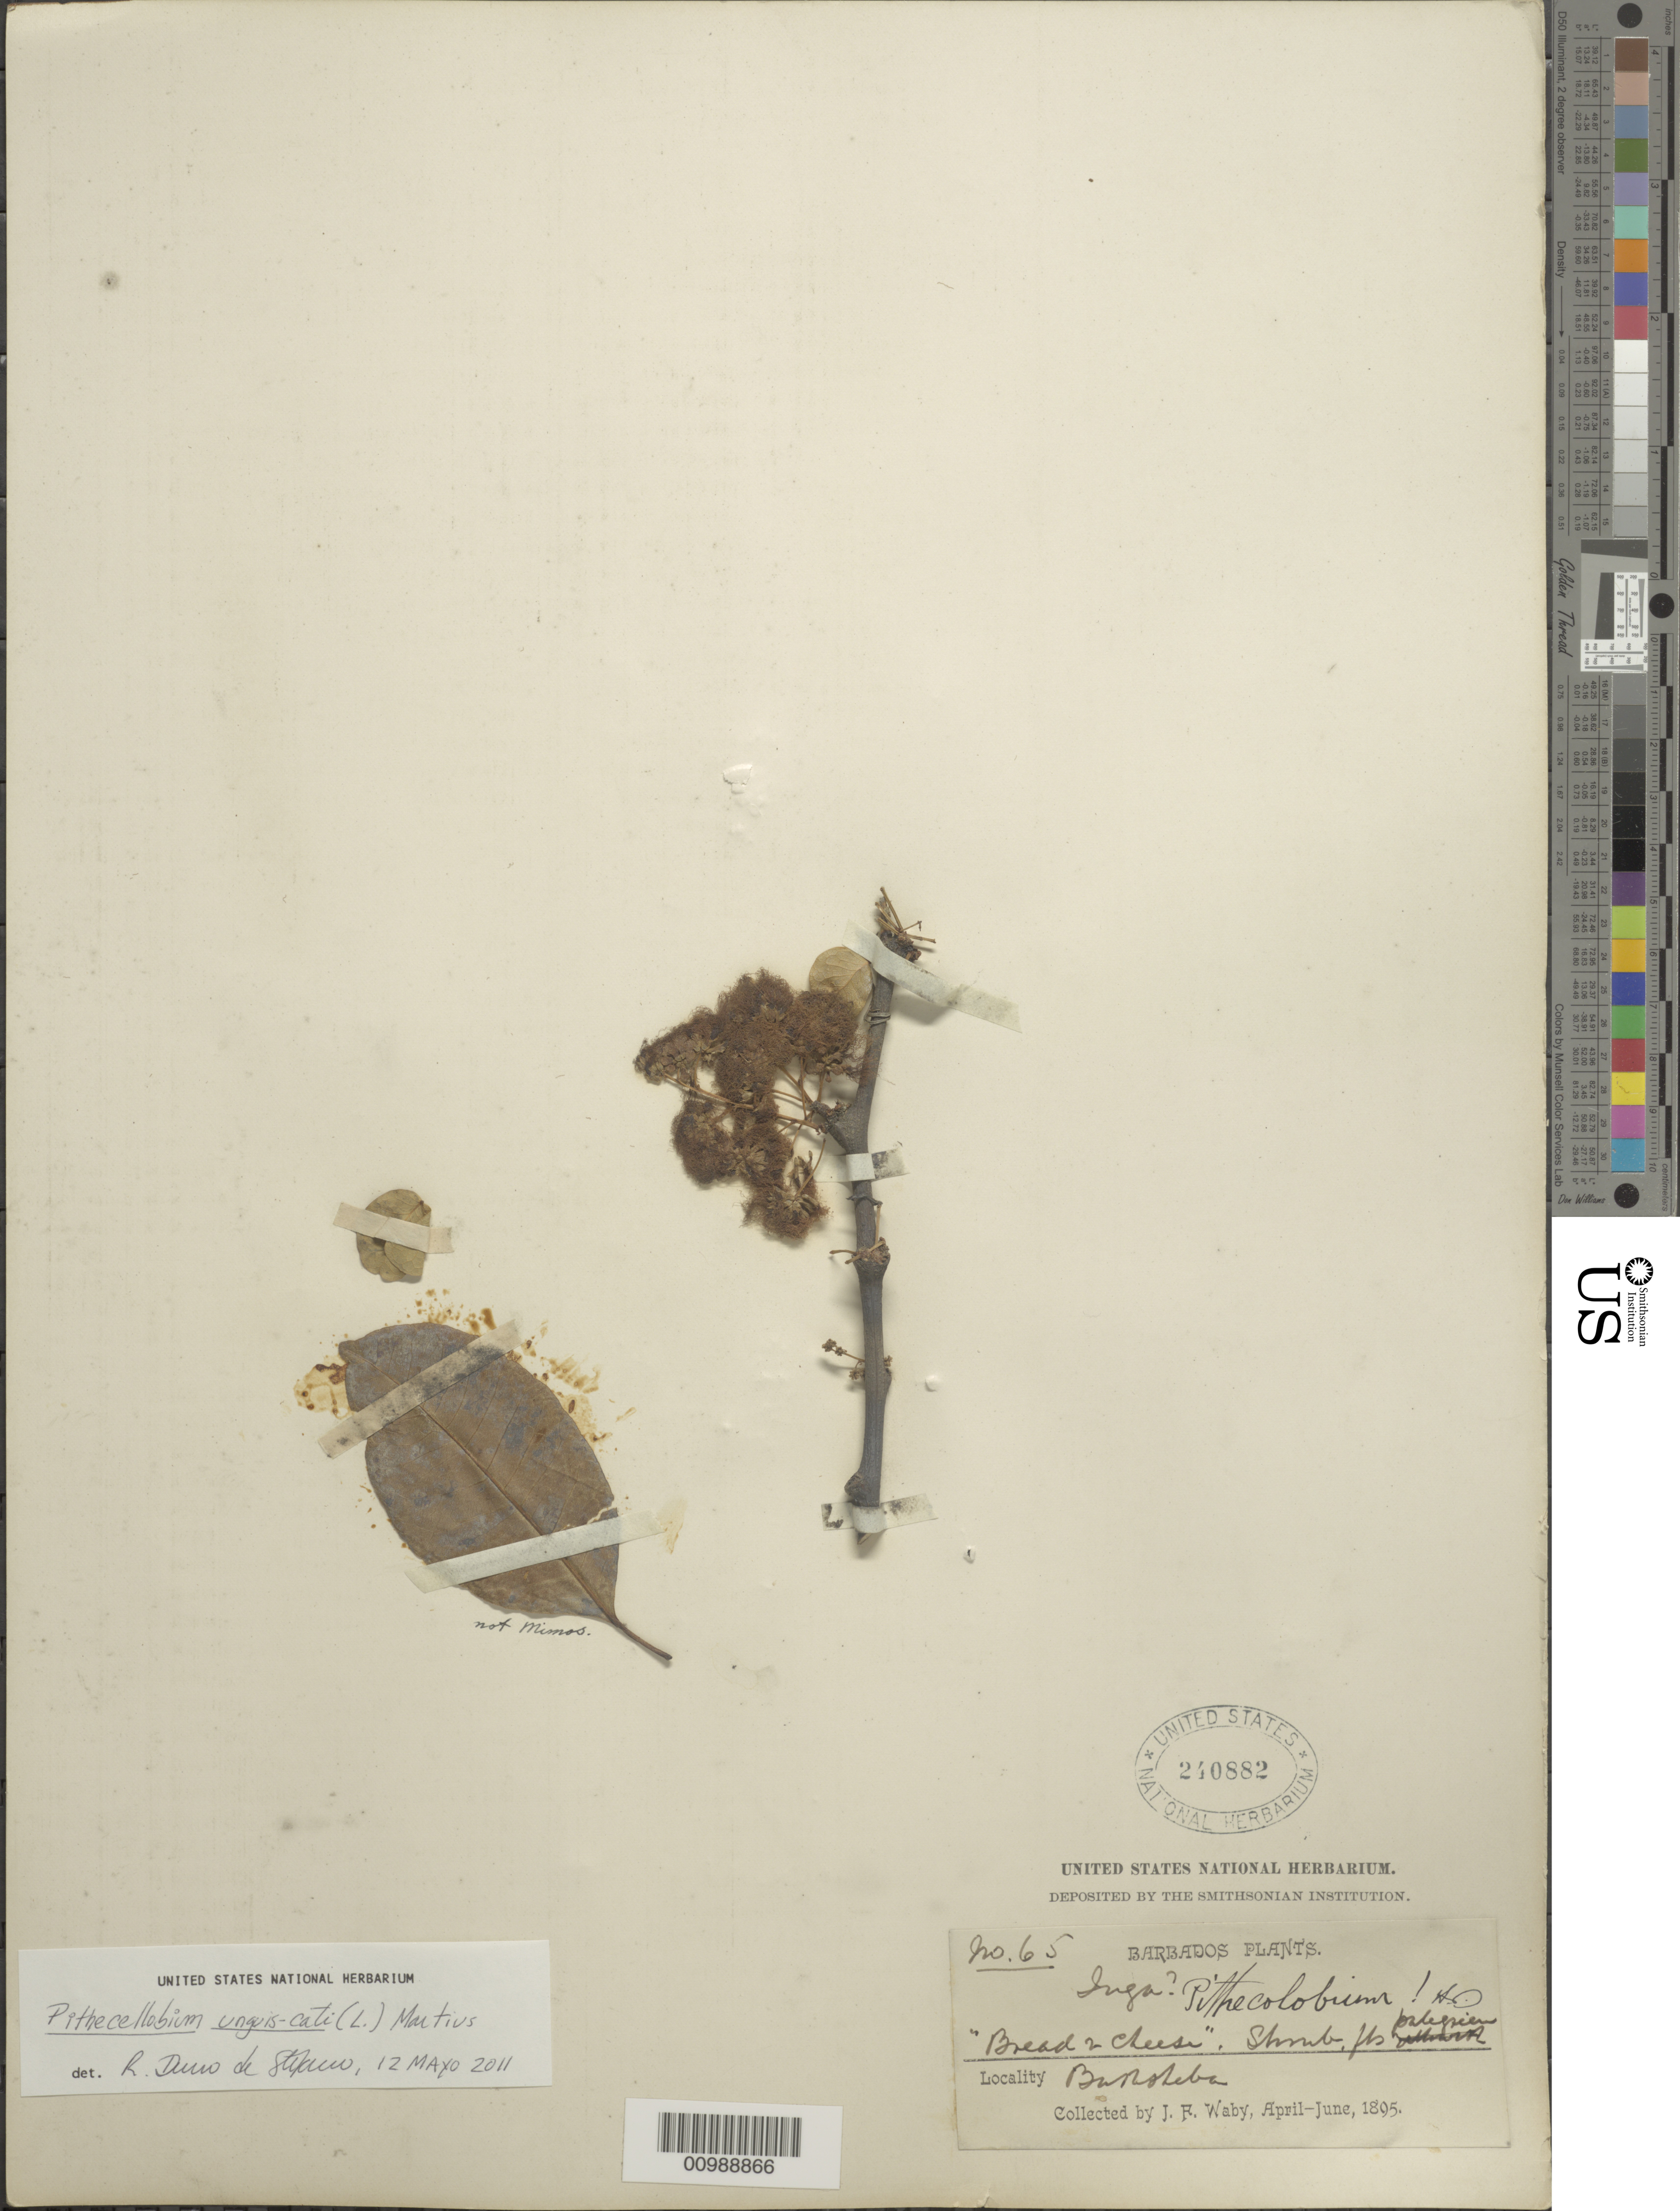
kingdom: Plantae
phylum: Tracheophyta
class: Magnoliopsida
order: Fabales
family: Fabaceae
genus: Pithecellobium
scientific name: Pithecellobium unguis-cati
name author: (L.) Benth.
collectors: J. Waby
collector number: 65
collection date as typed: Apr 1895 to -- Jun 1895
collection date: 1895-04/1895-06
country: Barbados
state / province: Saint Joseph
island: Barbados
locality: Bathsheba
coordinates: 0 N, 0 E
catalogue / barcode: US 240882